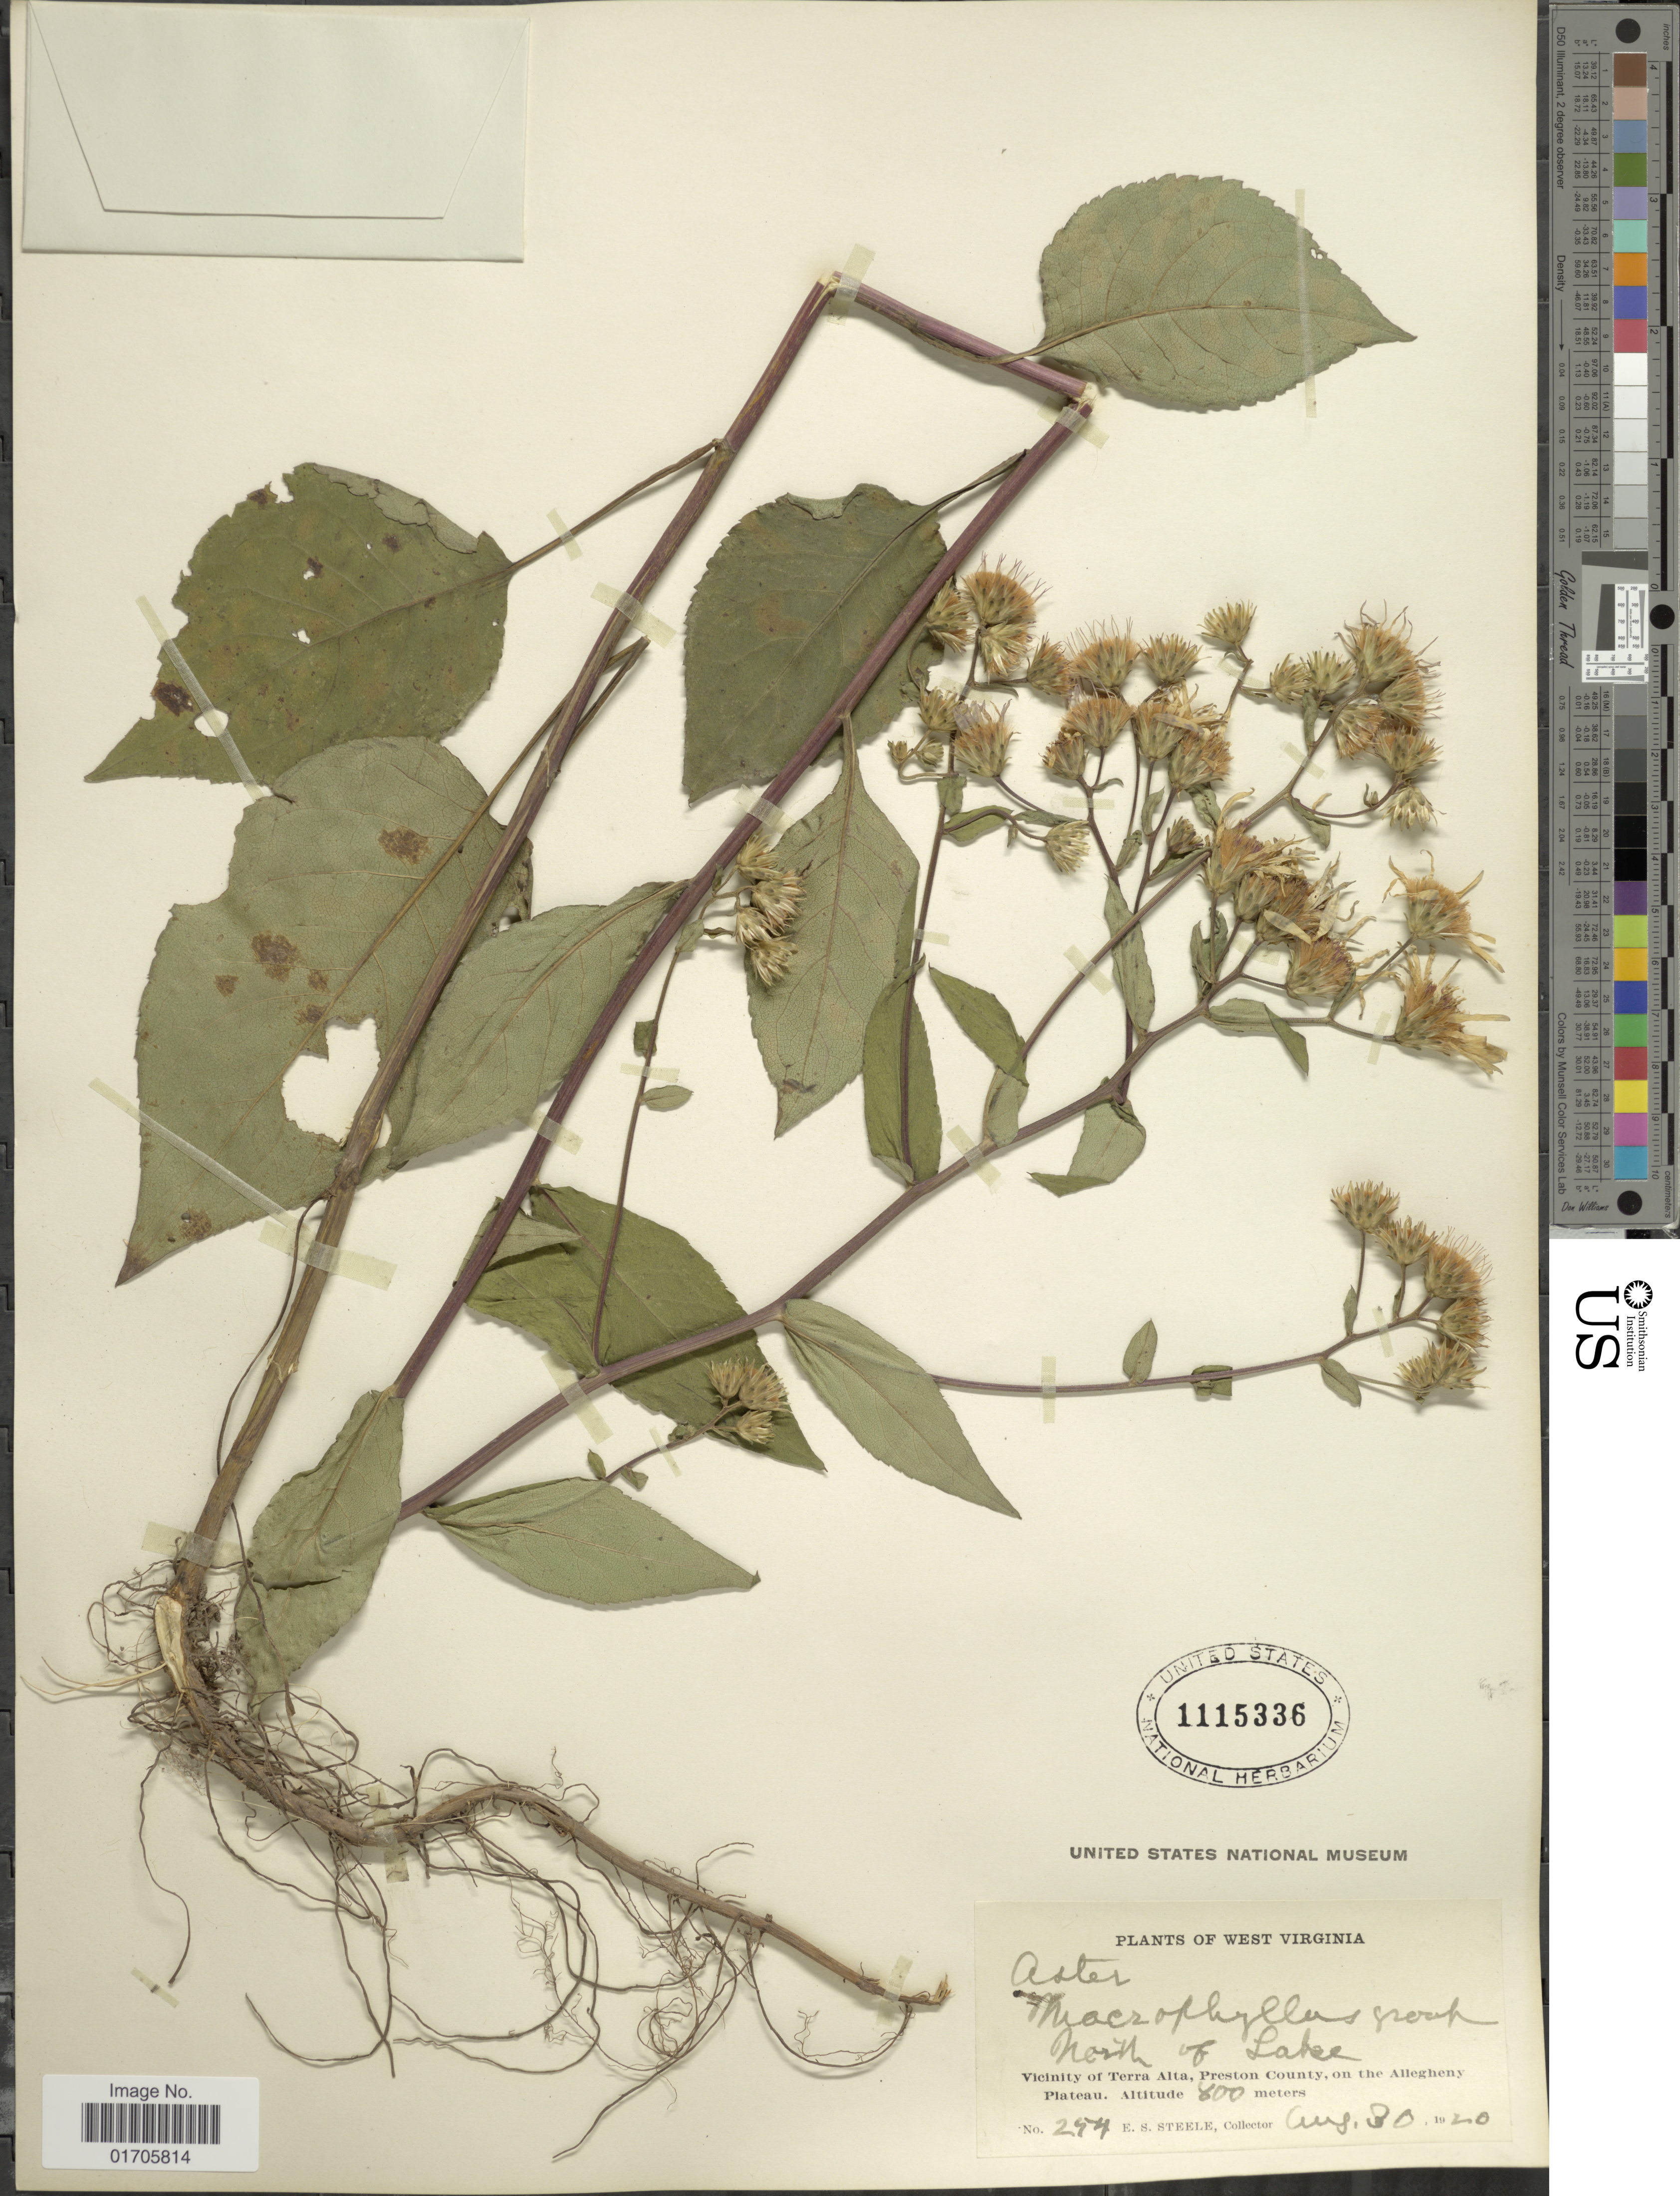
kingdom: Plantae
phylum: Tracheophyta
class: Magnoliopsida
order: Asterales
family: Asteraceae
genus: Eurybia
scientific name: Eurybia macrophylla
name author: (L.) Cass.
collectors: E. Steele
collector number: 254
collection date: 1920-08-30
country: United States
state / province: West Virginia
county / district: Preston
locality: North of Lake. Vicinity of Terra Alta, Preston County, on the Allegheny Plateau.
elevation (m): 800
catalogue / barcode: US 1115336